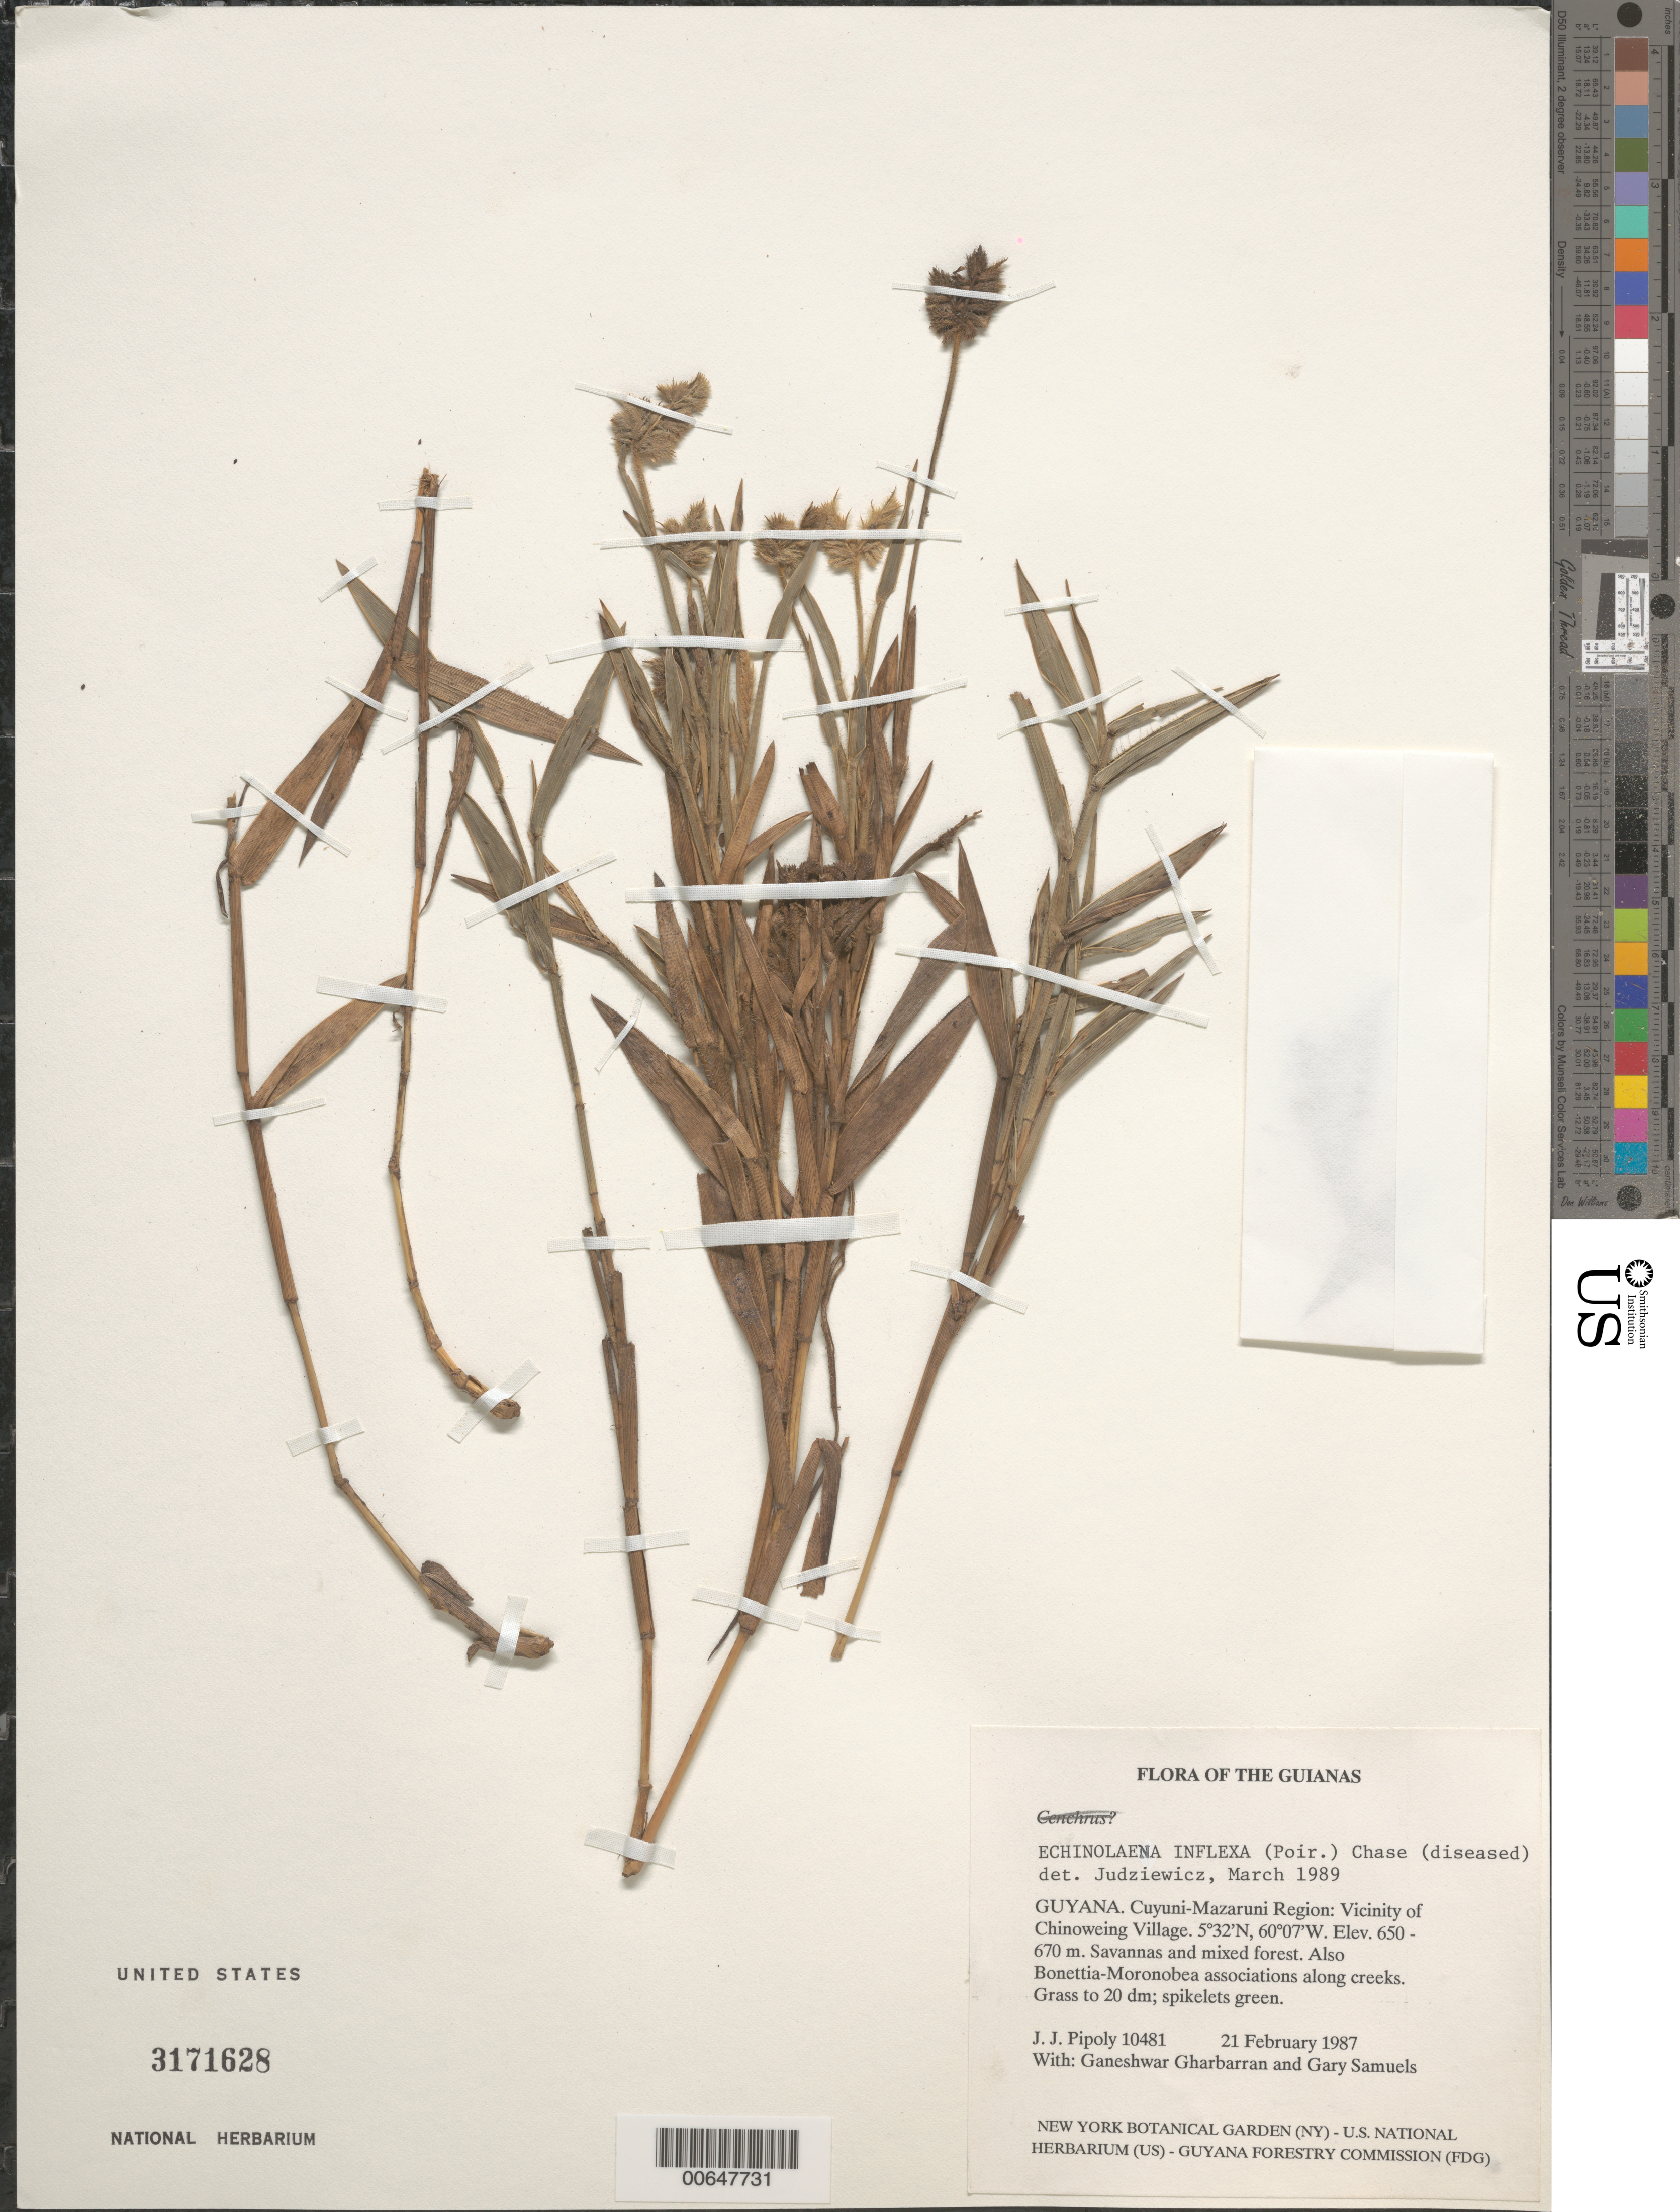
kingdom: Plantae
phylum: Tracheophyta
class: Liliopsida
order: Poales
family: Poaceae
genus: Echinolaena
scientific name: Echinolaena inflexa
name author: (Poir.) Chase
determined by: Judziewicz, E. J.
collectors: J. J. Pipoly, G. Gharbarran & G. Samuels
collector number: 10481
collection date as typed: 21 February 1987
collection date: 1987-02-21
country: Guyana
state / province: Cuyuni-Mazaruni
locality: Vicinity of Chinoweing Village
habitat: Savannas and mixed forest. Also Bonnetia-Moronobea associations along creeks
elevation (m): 650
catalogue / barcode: US 3171628